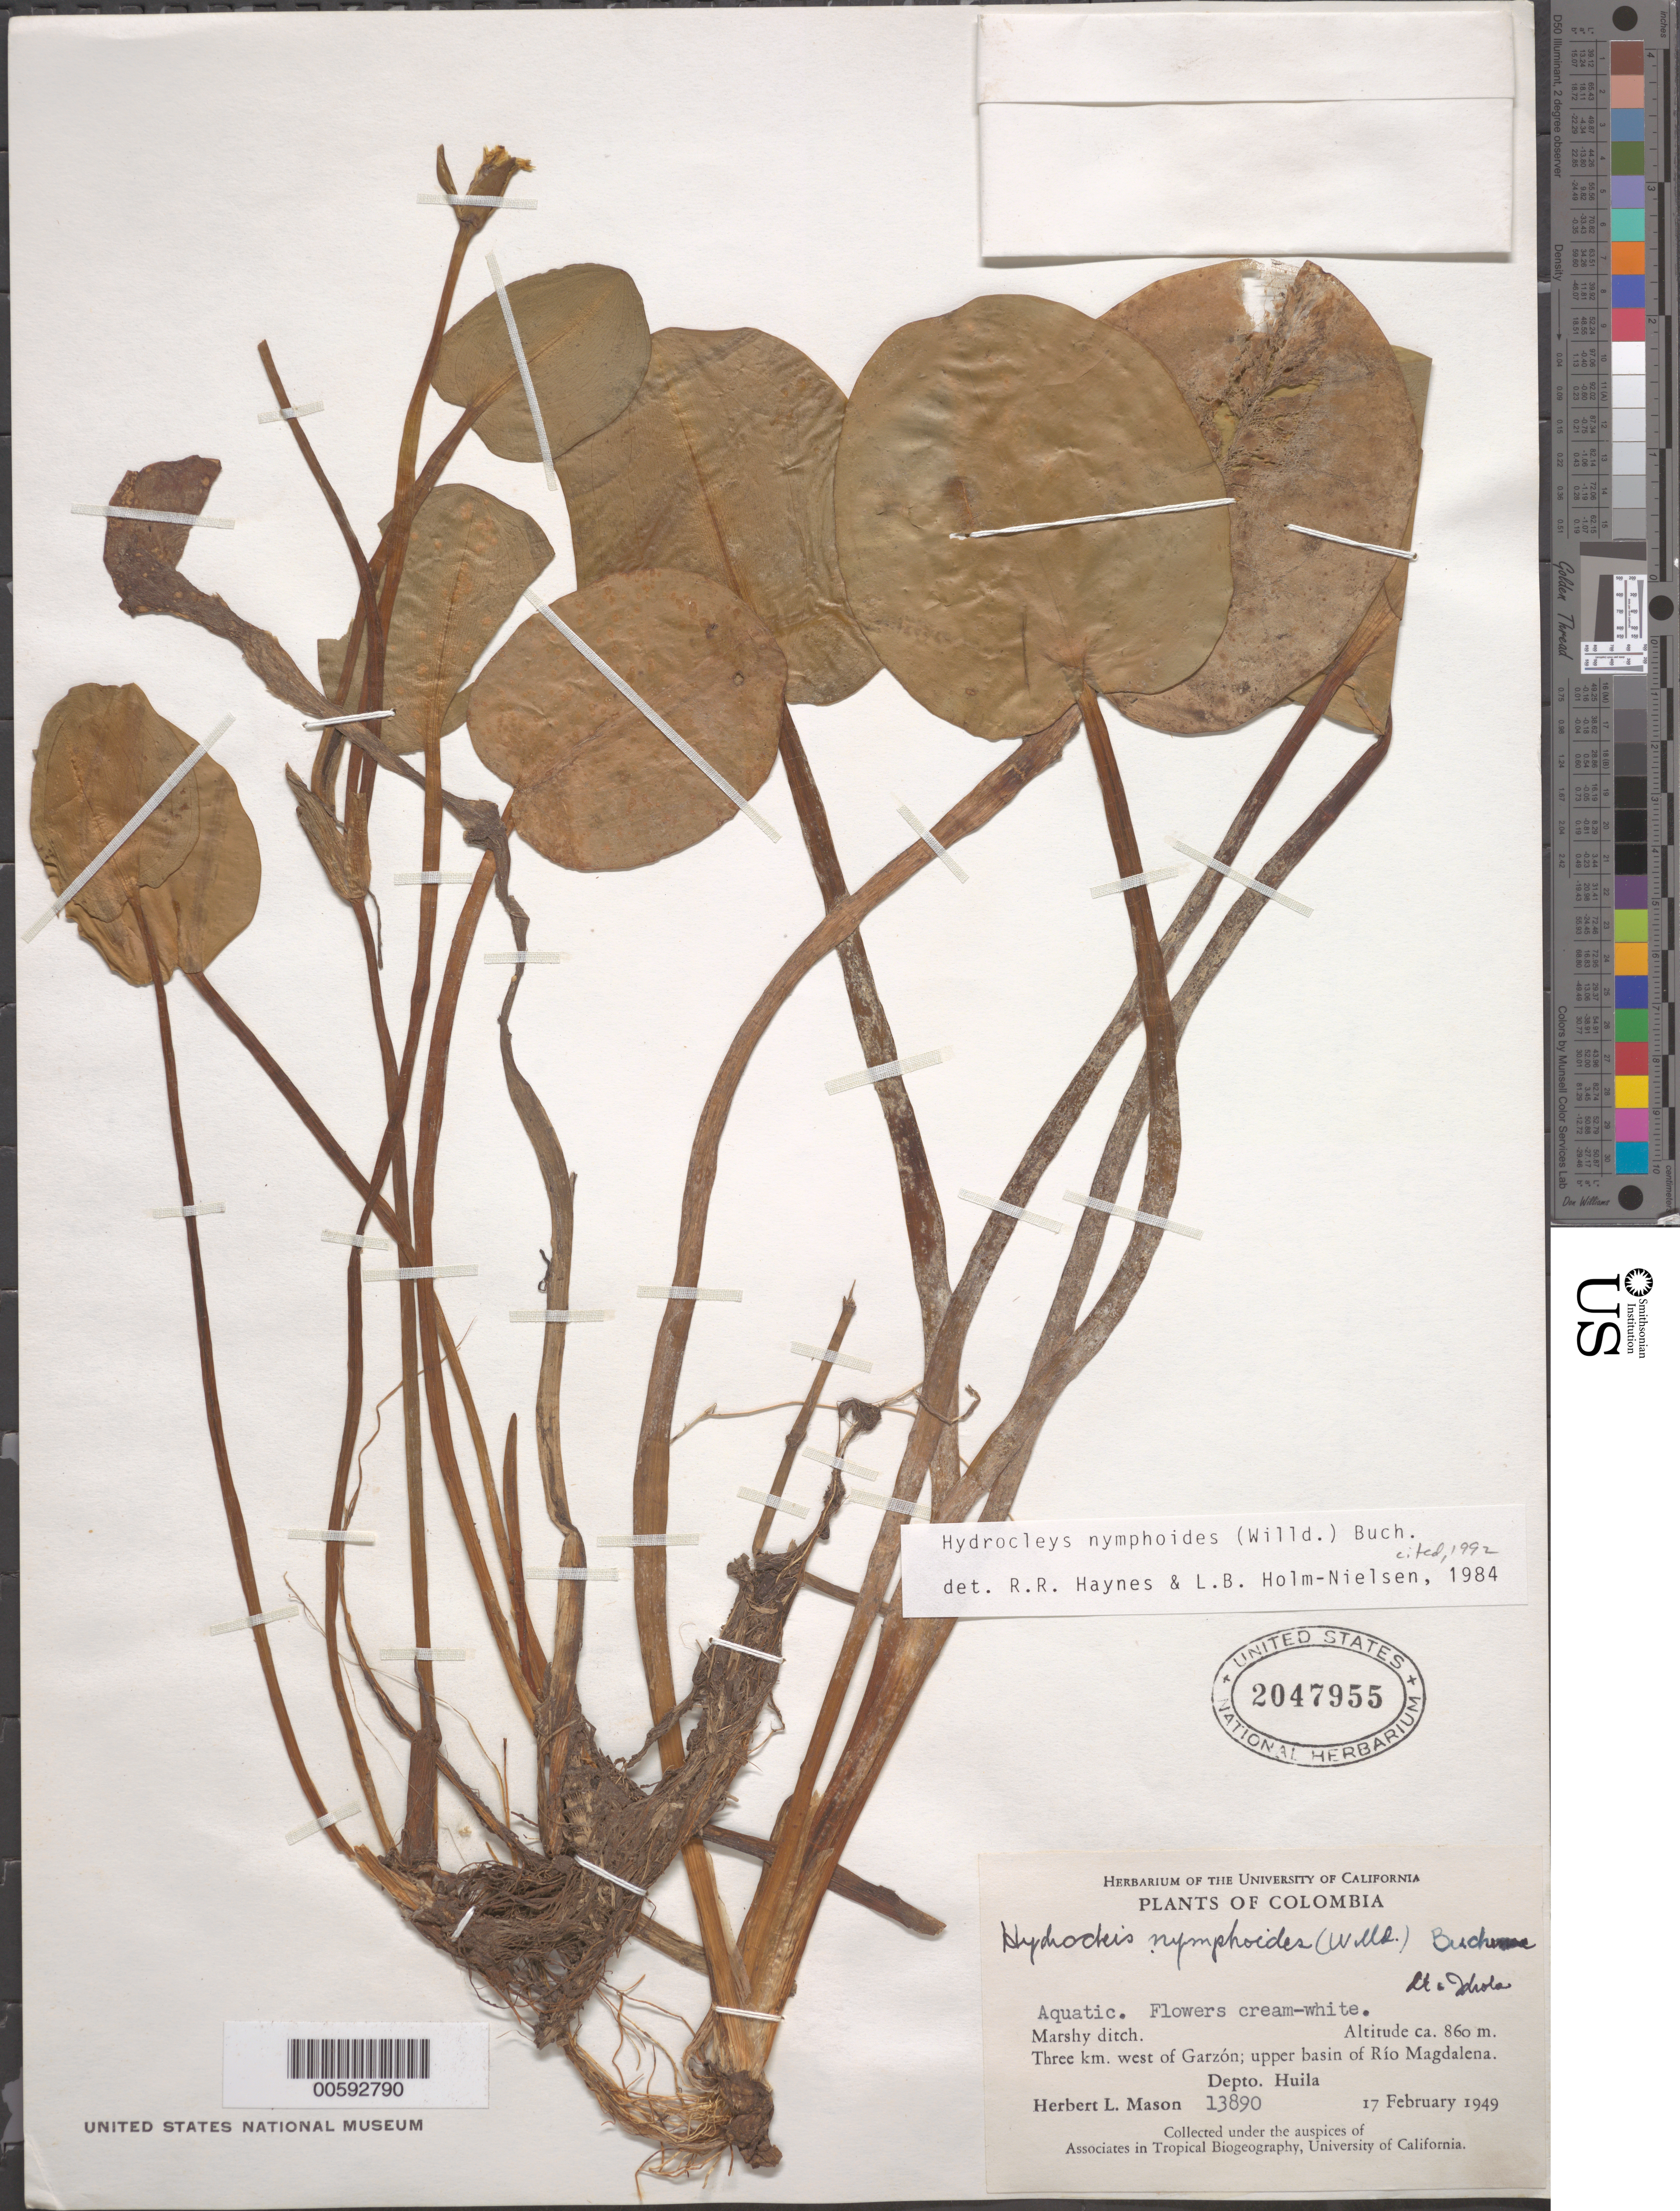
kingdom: Plantae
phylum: Tracheophyta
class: Liliopsida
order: Alismatales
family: Alismataceae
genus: Hydrocleys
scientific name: Hydrocleys nymphoides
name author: (Humb. & Bonpl. ex Willd.) Buchenau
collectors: H. L. Mason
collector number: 13890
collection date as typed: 17 Feb 1949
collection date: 1949-02-17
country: Colombia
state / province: Huila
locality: W of Garzon, Rio Magdalena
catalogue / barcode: US 2047955